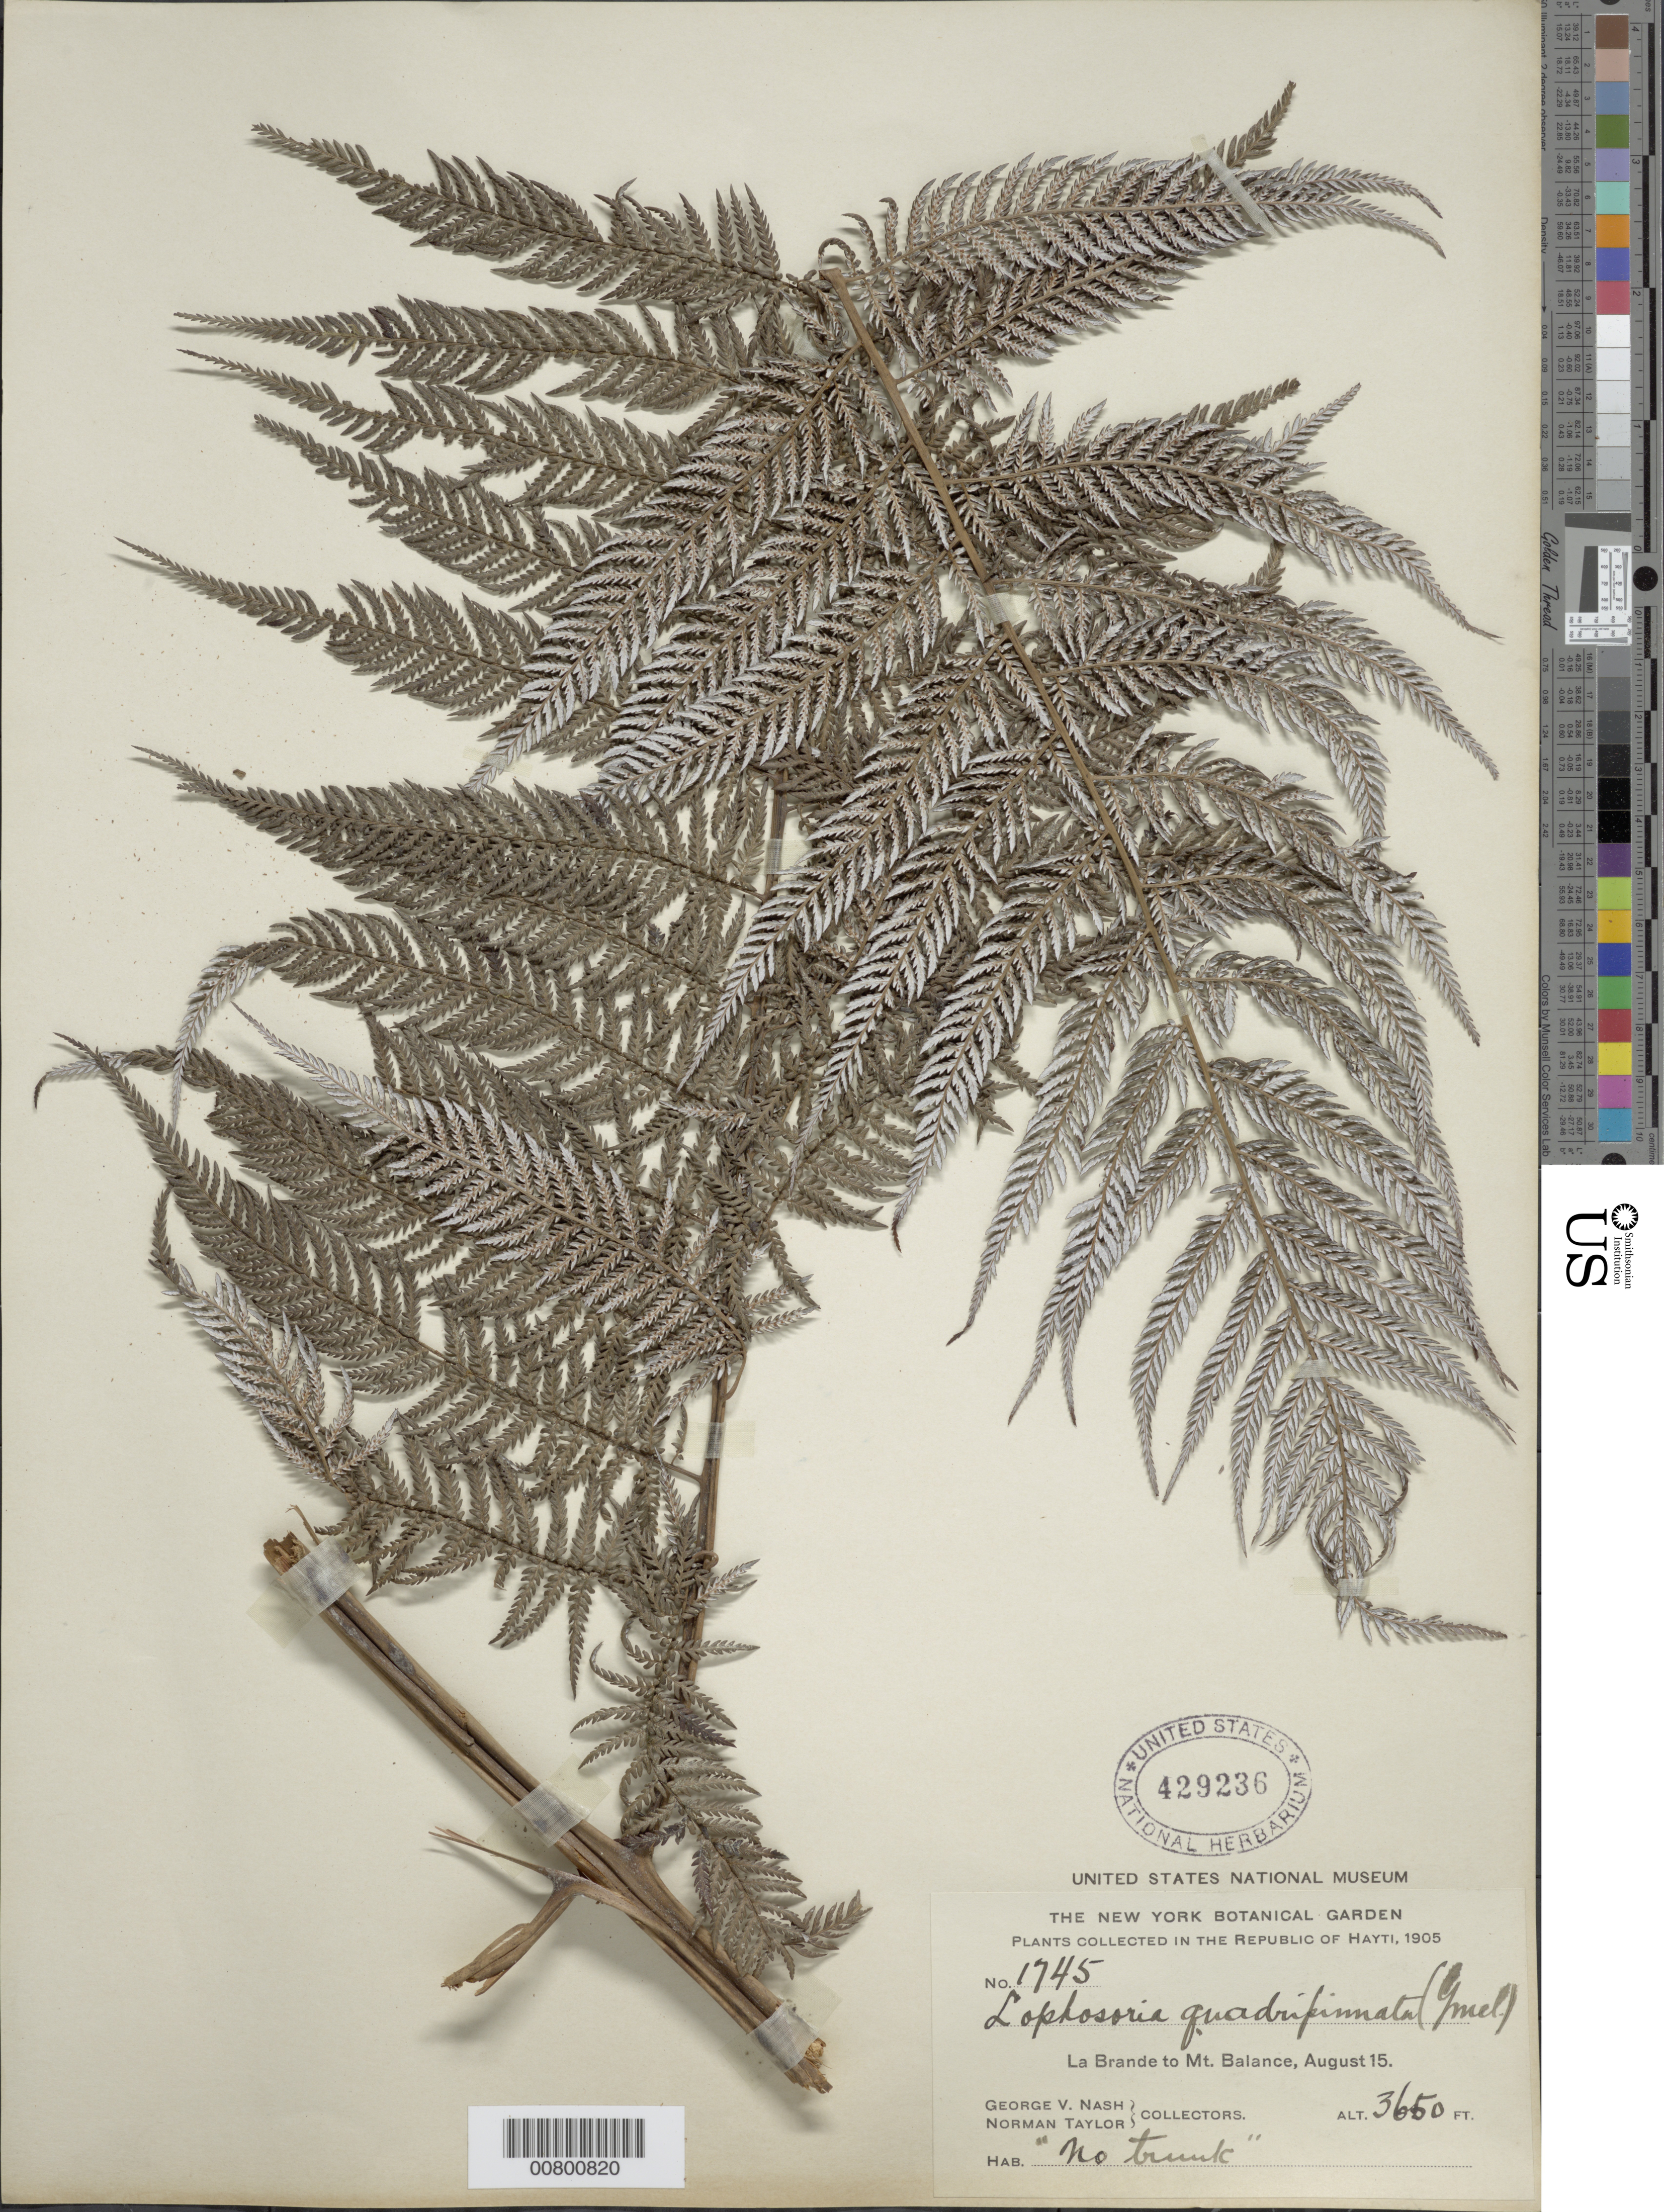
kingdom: Plantae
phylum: Tracheophyta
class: Polypodiopsida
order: Cyatheales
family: Dicksoniaceae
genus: Lophosoria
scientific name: Lophosoria quadripinnata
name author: (J.F. Gmel.) C. Chr.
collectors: G. V. Nash & N. Taylor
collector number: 1745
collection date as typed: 15 Aug 1905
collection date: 1905-08-15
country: Haiti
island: Hispaniola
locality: La Brande to Mt. Balance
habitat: "No trunk"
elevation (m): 1113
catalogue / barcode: US 429236